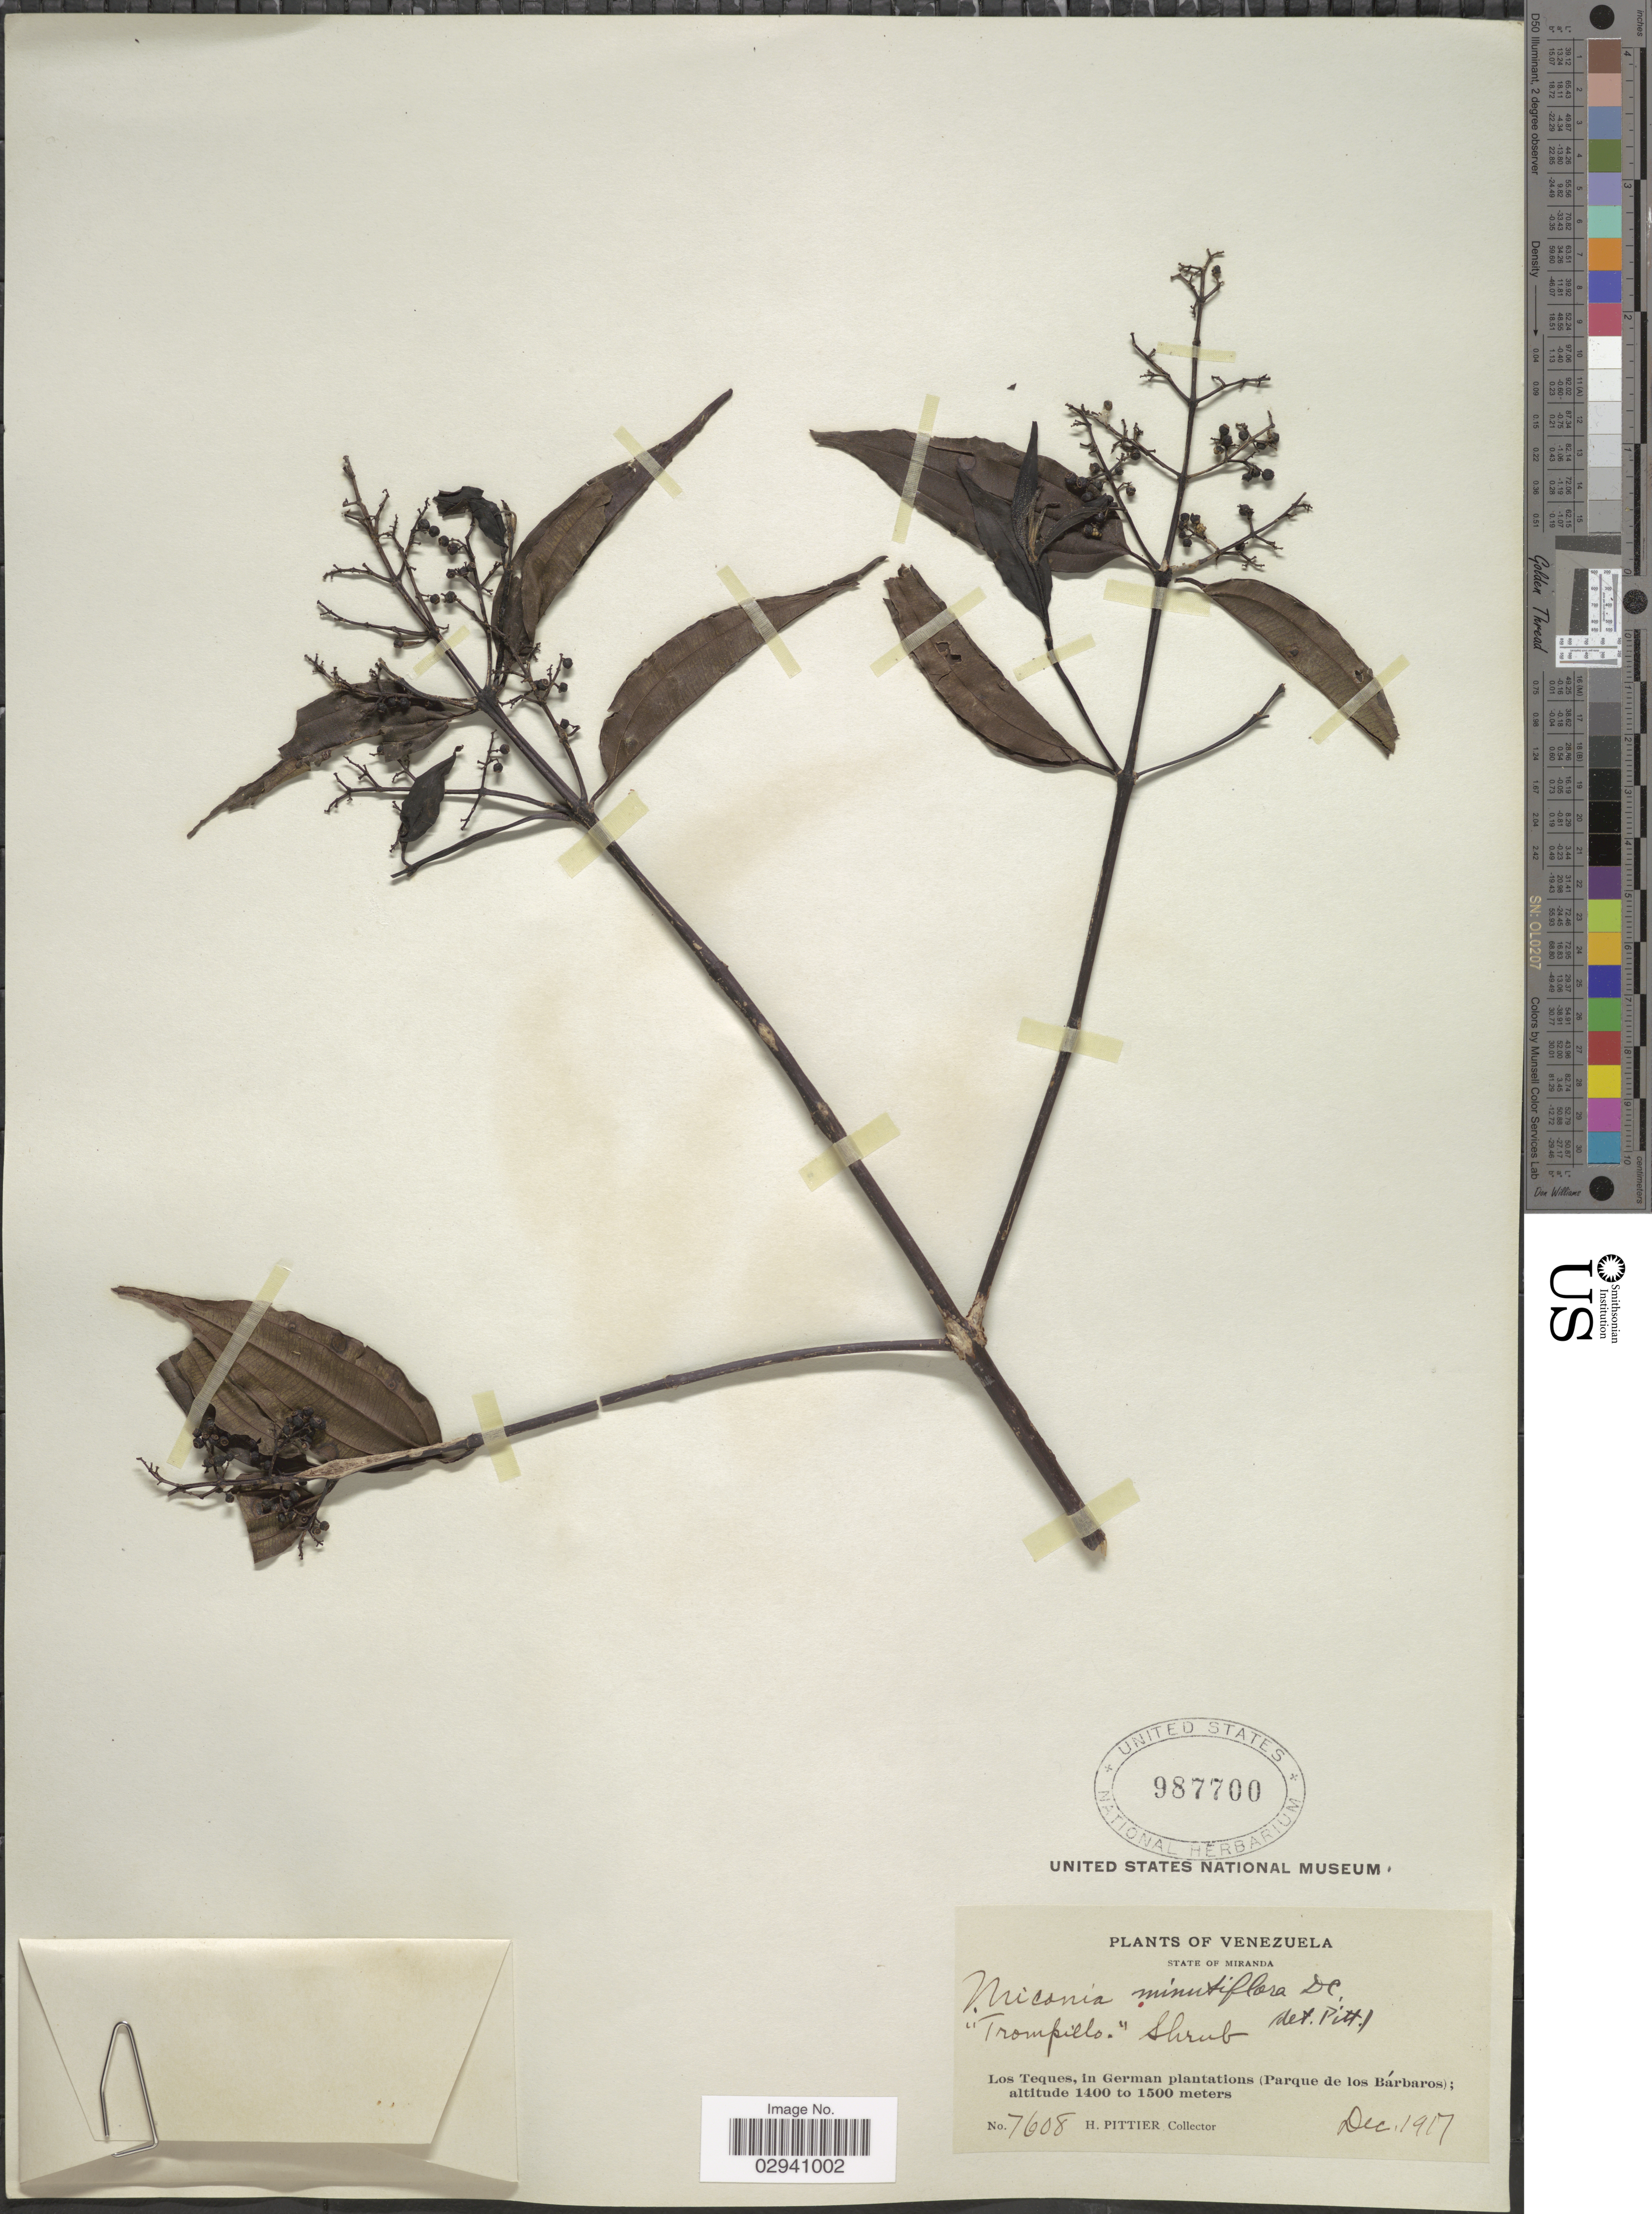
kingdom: Plantae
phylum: Tracheophyta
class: Magnoliopsida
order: Myrtales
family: Melastomataceae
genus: Miconia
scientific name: Miconia minutiflora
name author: (Bonpl.) DC.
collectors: H. F. Pittier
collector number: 7608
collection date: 1917-12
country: Venezuela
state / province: Miranda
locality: State of Miranda. Los Teques, in Geman plantation (Parque de los Bárbaros).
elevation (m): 1400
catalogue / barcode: US 987700